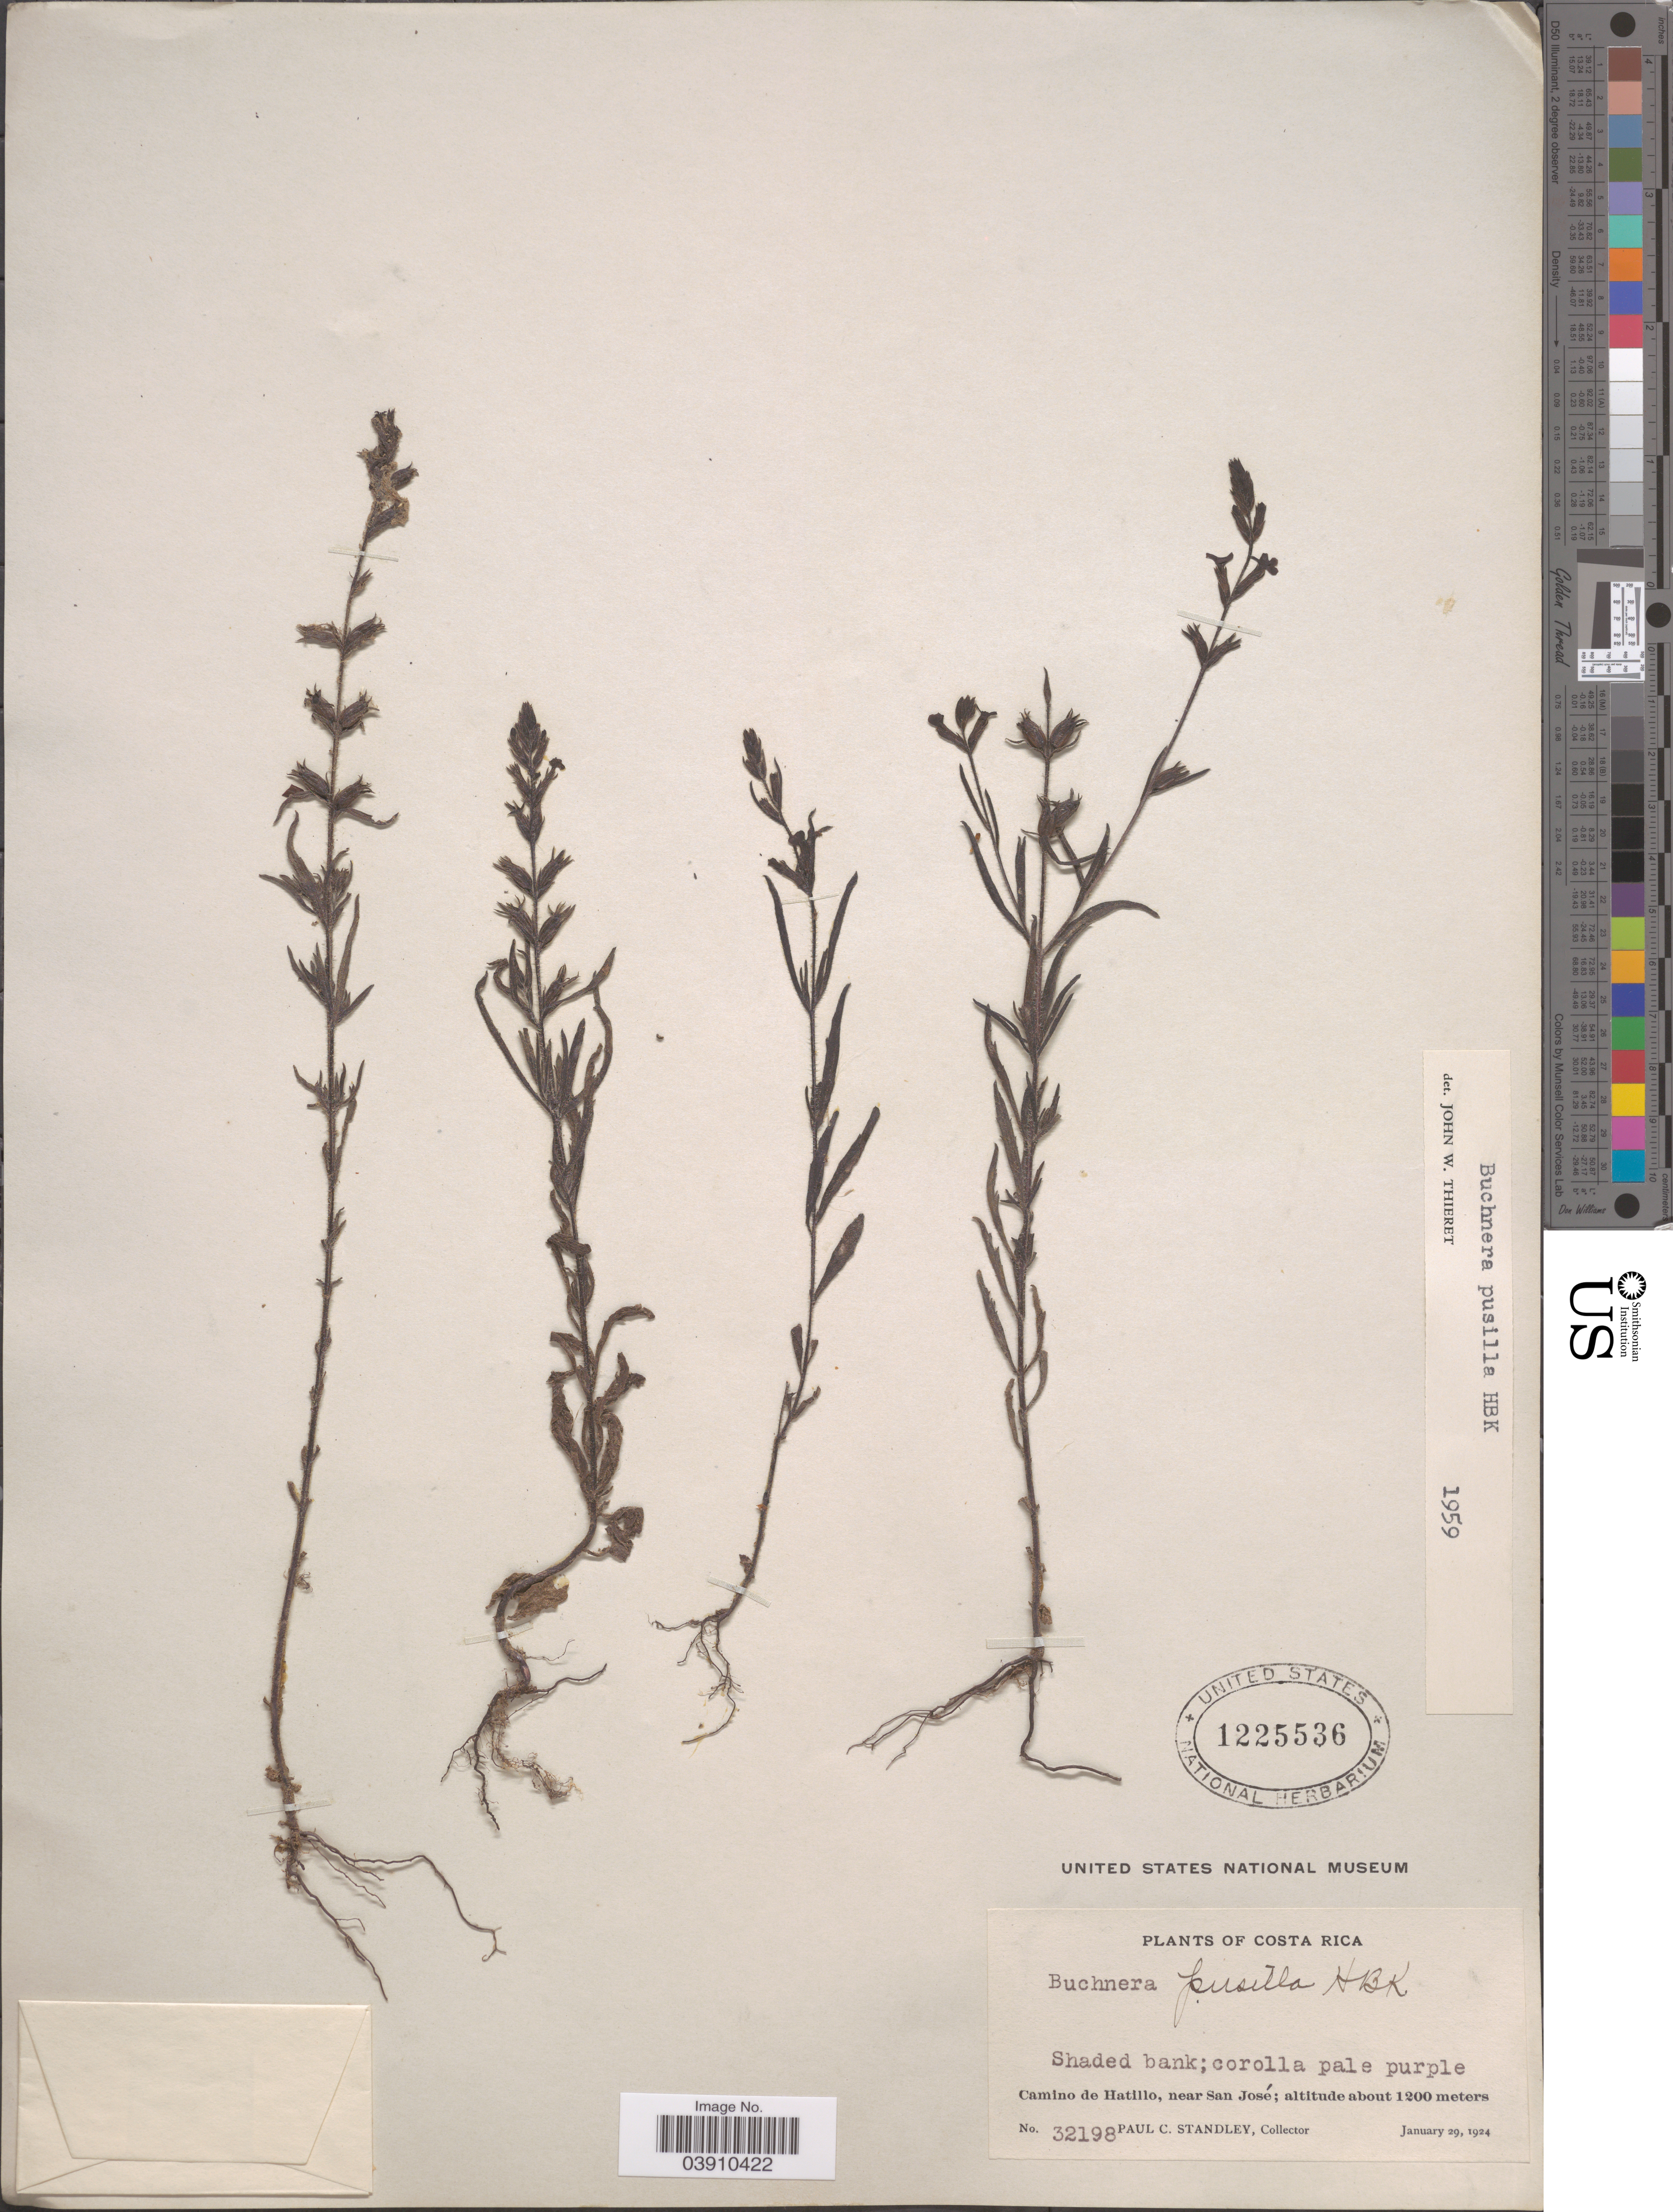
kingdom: Plantae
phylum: Tracheophyta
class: Magnoliopsida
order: Lamiales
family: Orobanchaceae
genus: Buchnera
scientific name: Buchnera pusilla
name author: Kunth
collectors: P. C. Standley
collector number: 32198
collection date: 1924-01-29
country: Costa Rica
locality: Camino de Hatillo, near San José.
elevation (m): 1200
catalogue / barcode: US 1225536